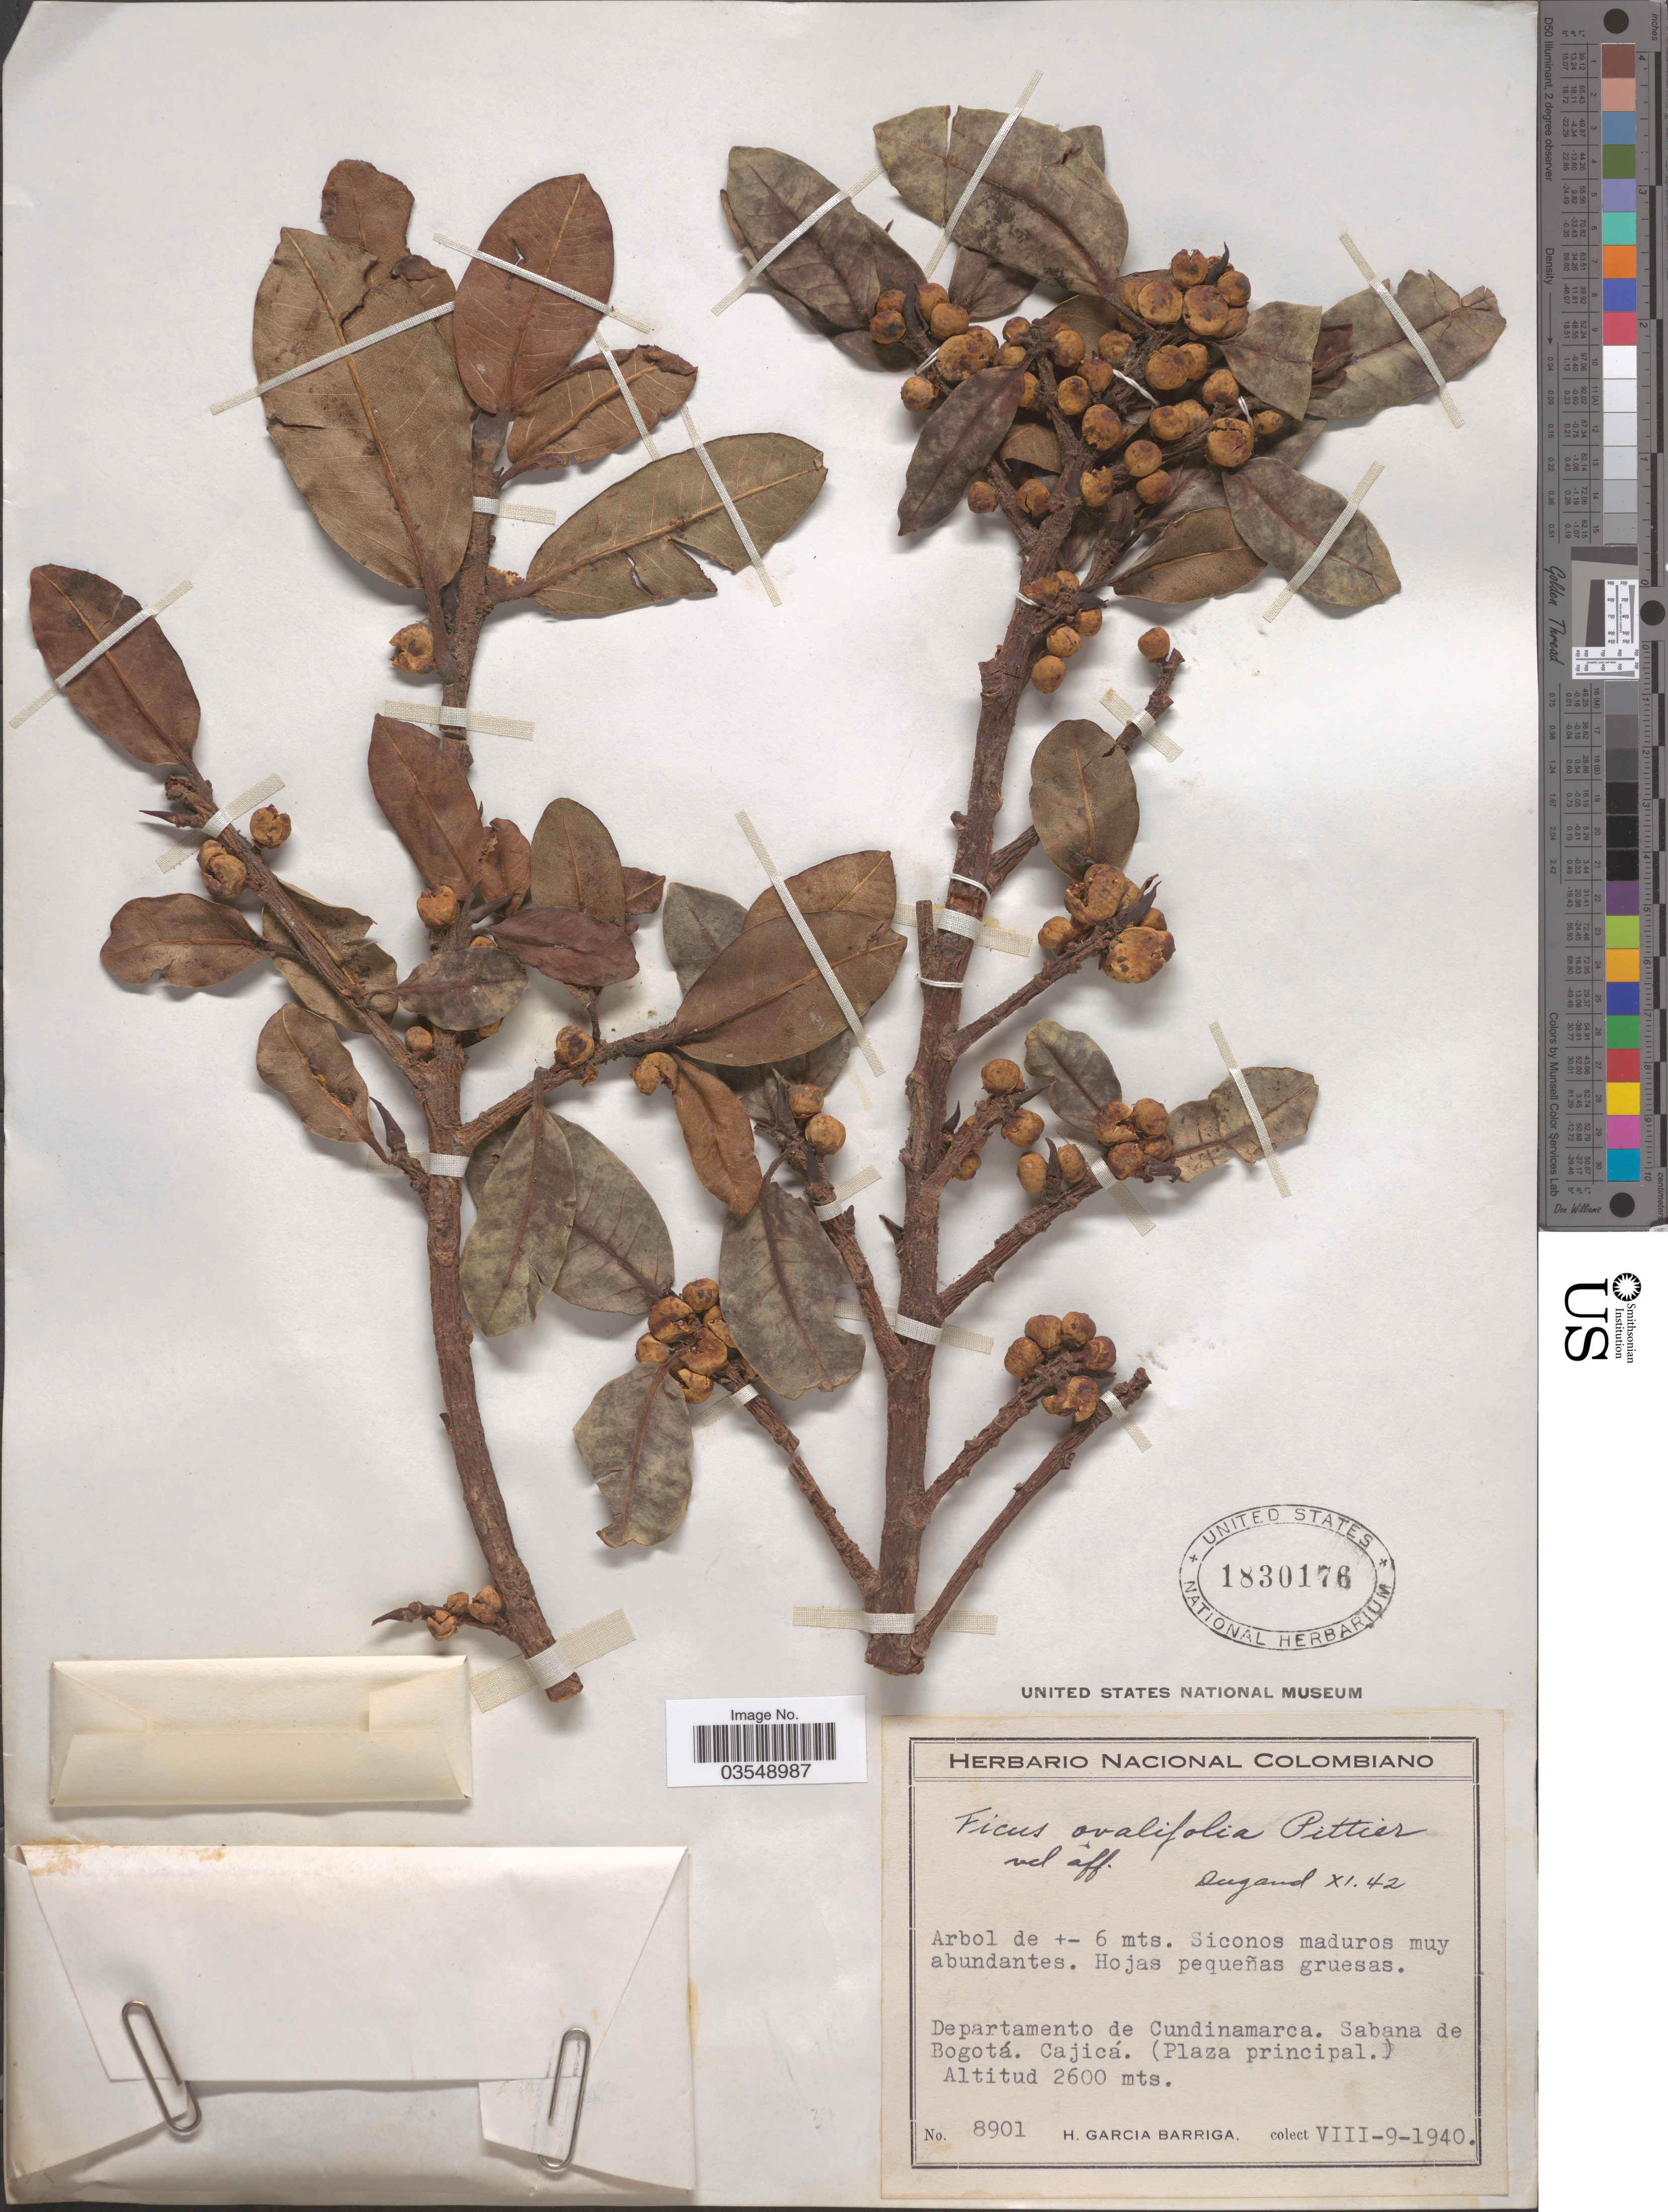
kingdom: Plantae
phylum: Tracheophyta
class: Magnoliopsida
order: Rosales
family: Moraceae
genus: Ficus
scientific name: Ficus andicola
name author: Standl.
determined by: Cardoso Pederneiras, L.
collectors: H. García Barriga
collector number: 8901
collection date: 1940-08-09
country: Colombia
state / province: Cundinamarca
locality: Departamento de Cundinamarca. Sabana de Bogotá. Cajicá. (Plaza principal.).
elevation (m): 2600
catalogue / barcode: US 1830176